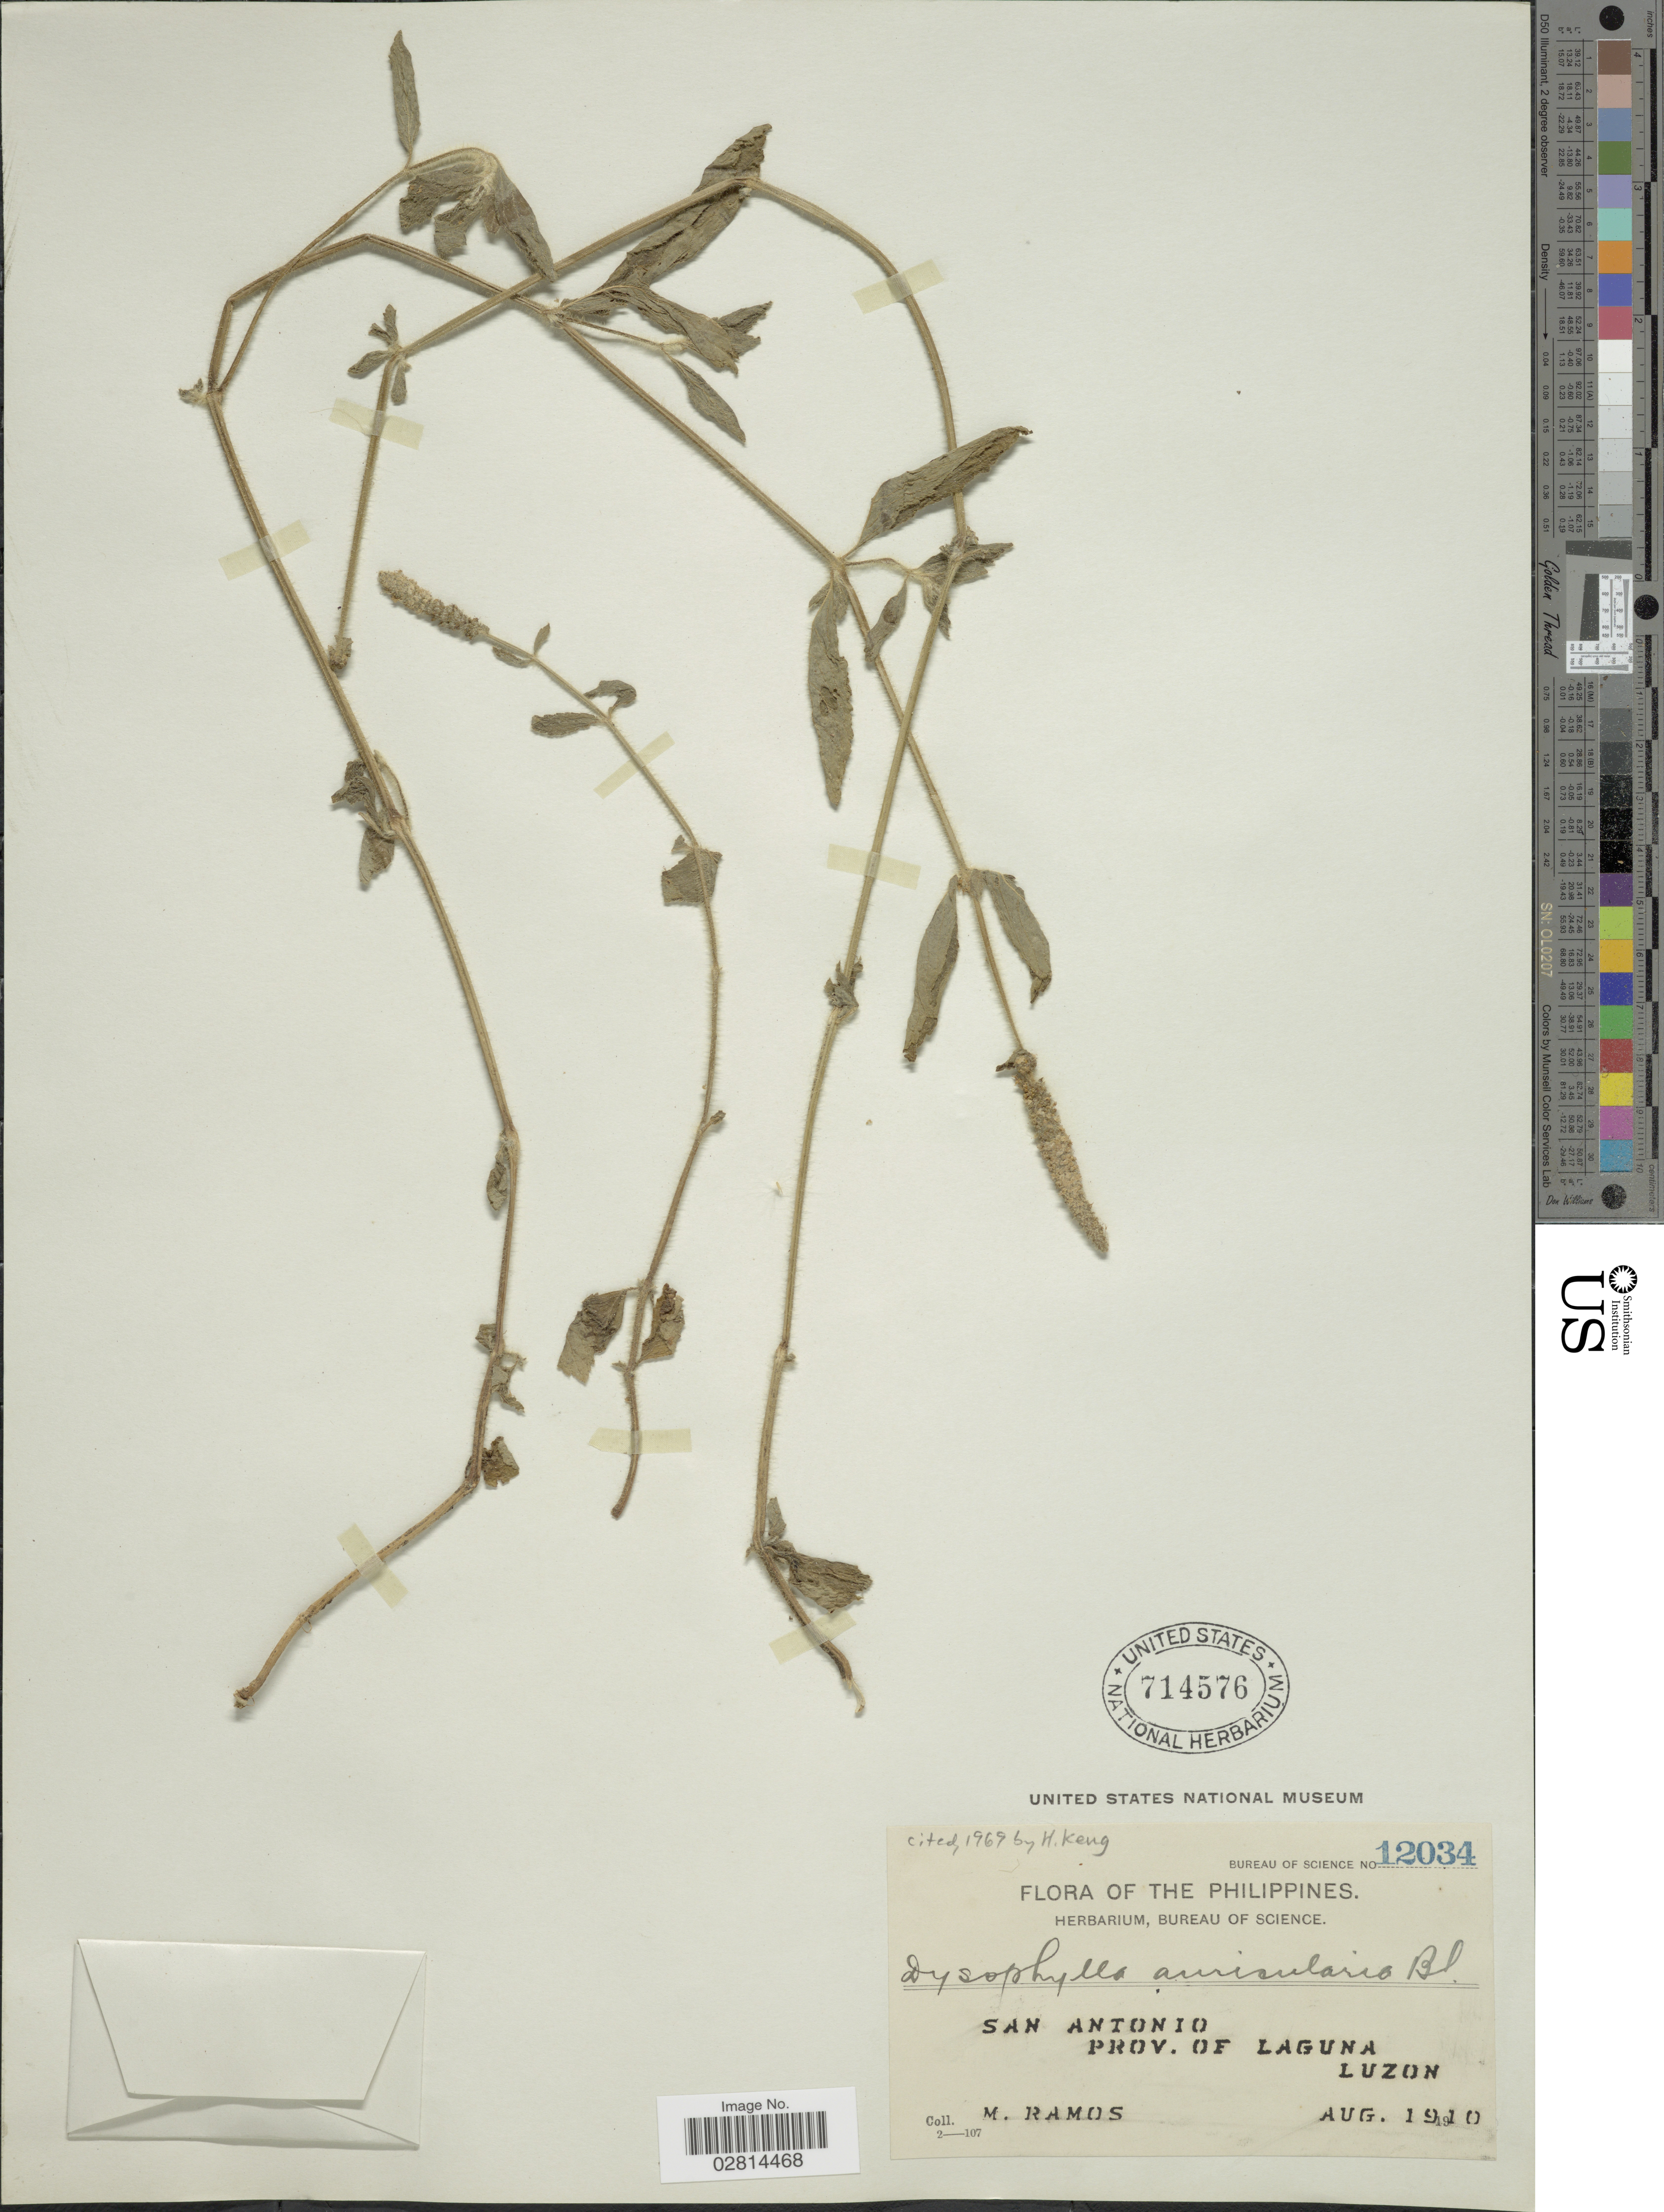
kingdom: Plantae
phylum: Tracheophyta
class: Magnoliopsida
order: Lamiales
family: Lamiaceae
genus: Pogostemon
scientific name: Pogostemon auricularius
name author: (L.) Hassk.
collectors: M. Ramos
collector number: Bureau of Science 12034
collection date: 1910-08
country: Philippines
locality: San Antonio. Prov. of Laguna. Luzon.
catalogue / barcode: US 714576